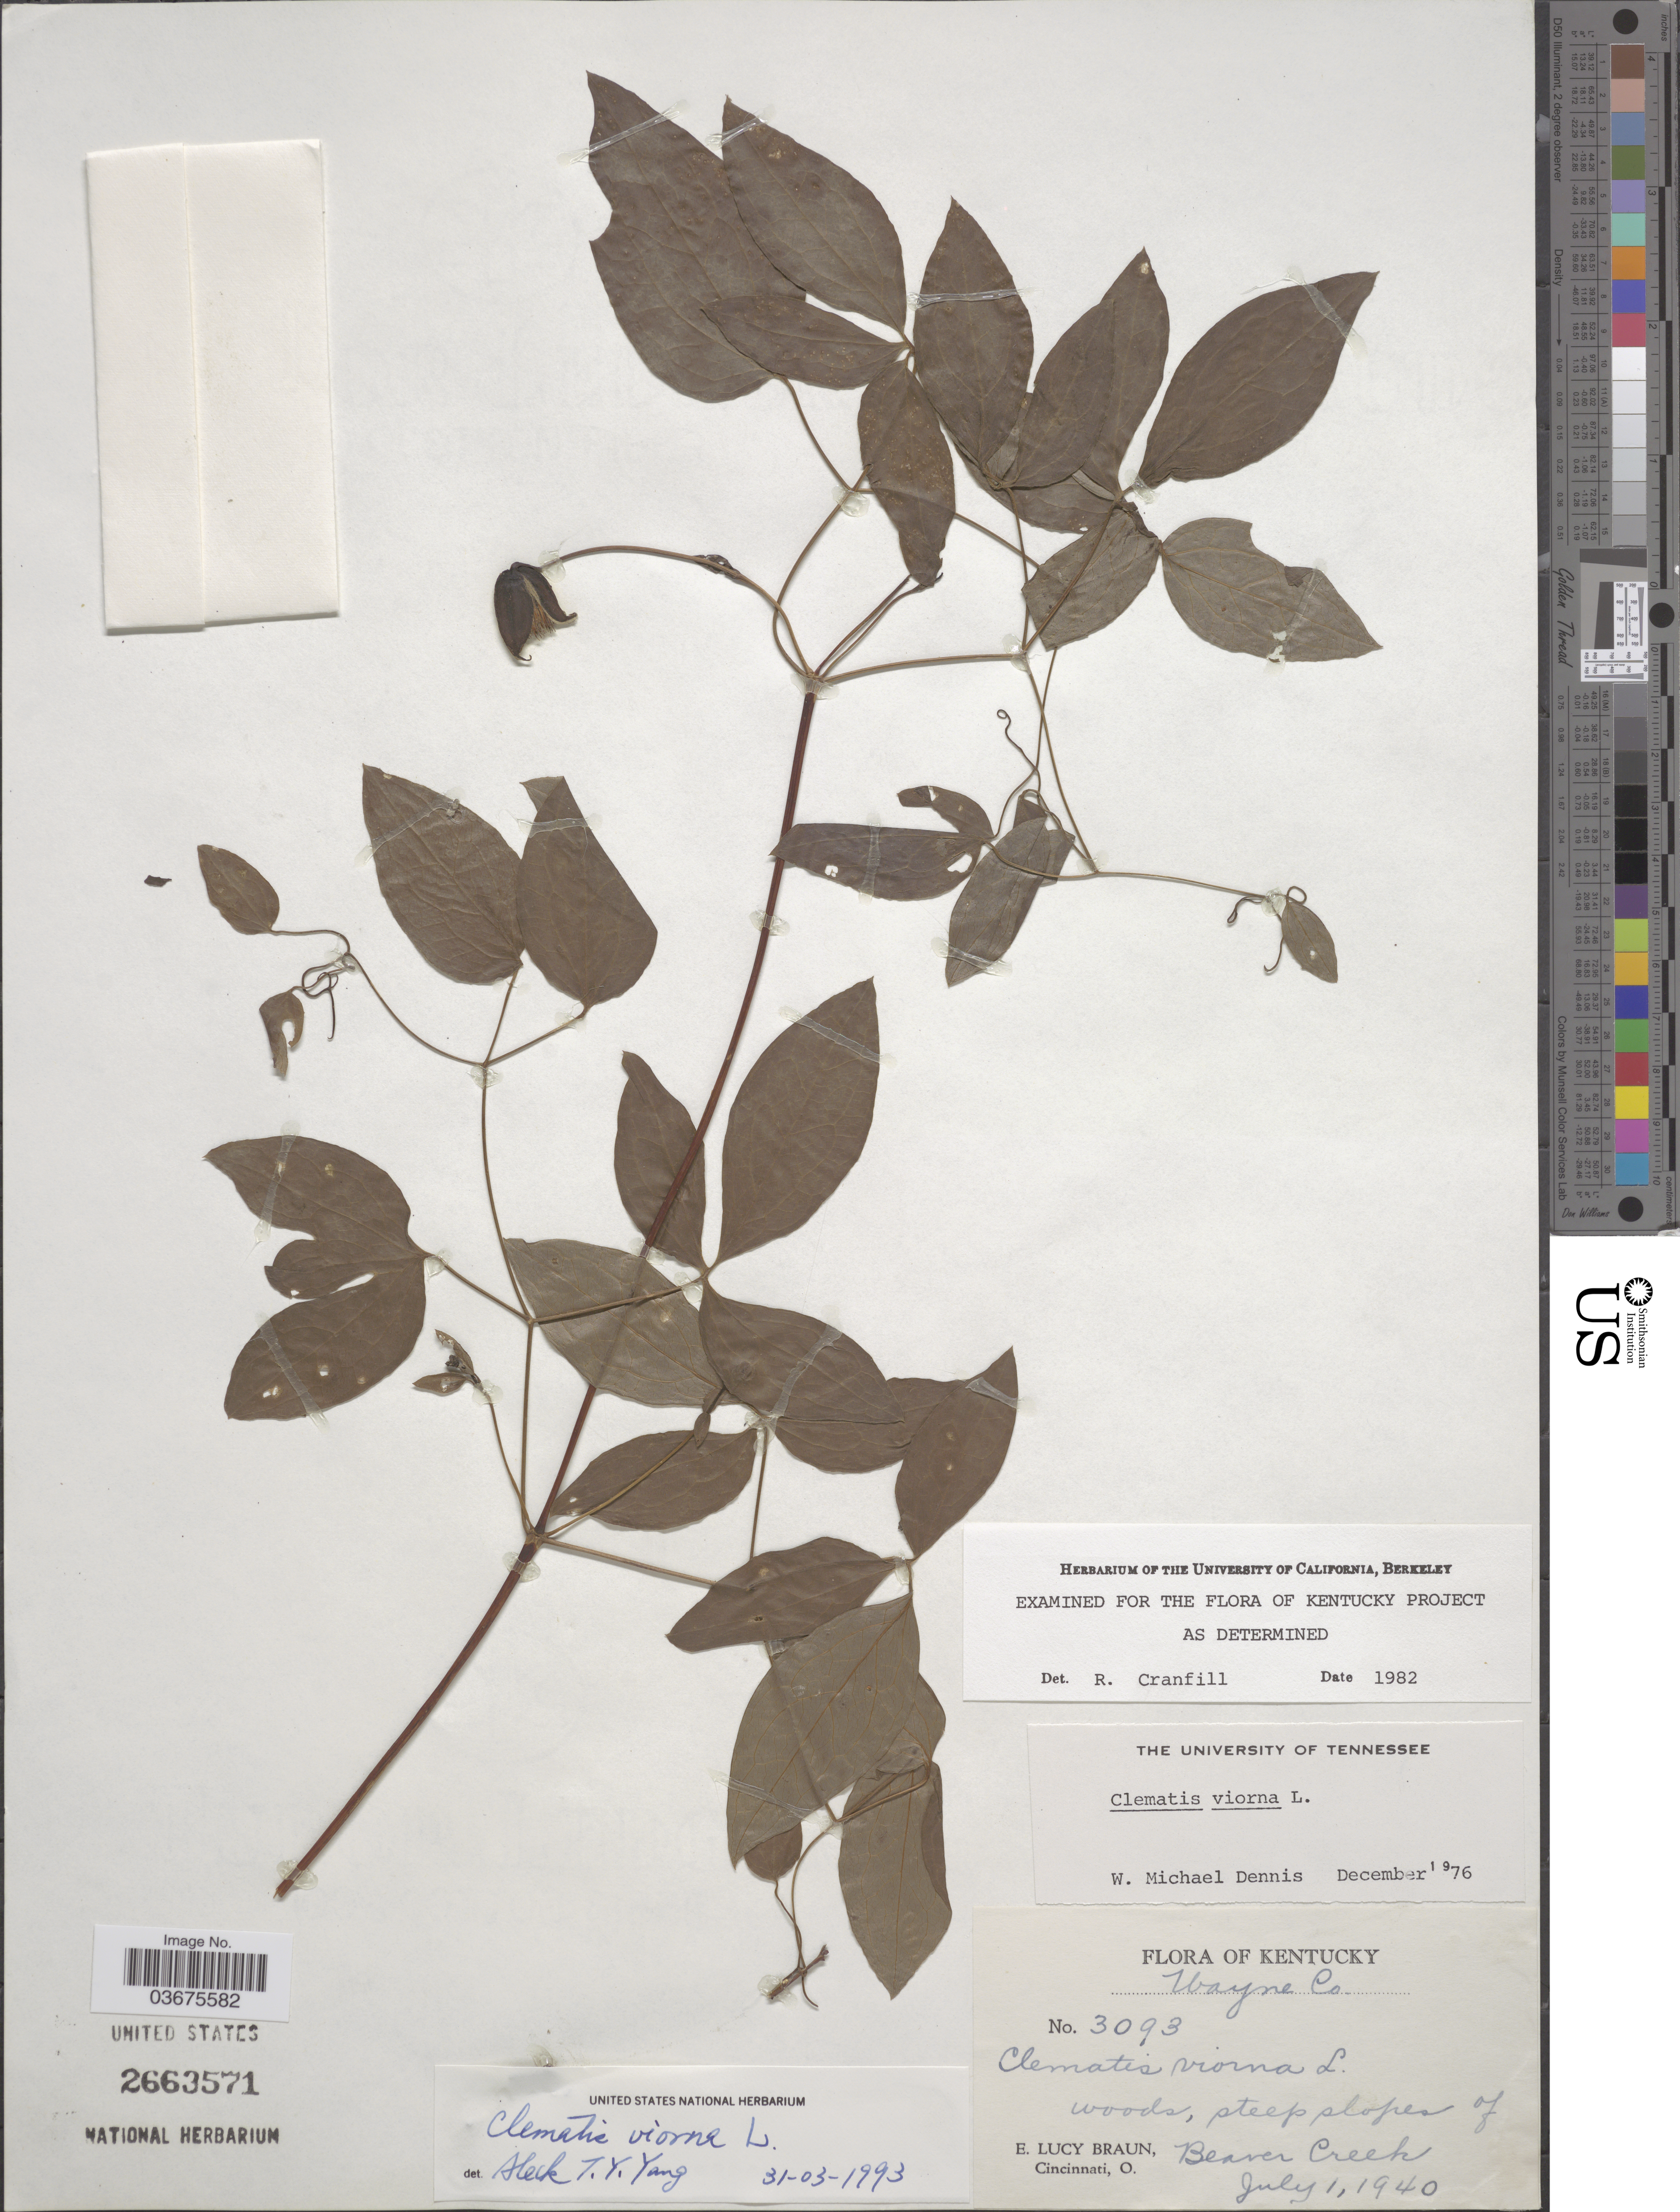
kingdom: Plantae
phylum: Tracheophyta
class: Magnoliopsida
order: Ranunculales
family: Ranunculaceae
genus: Clematis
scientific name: Clematis viorna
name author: L.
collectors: E. L. Braun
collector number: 3093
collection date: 1940-07-01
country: United States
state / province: Kentucky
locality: Wayne Co. Beaver Creek.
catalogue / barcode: US 2663571